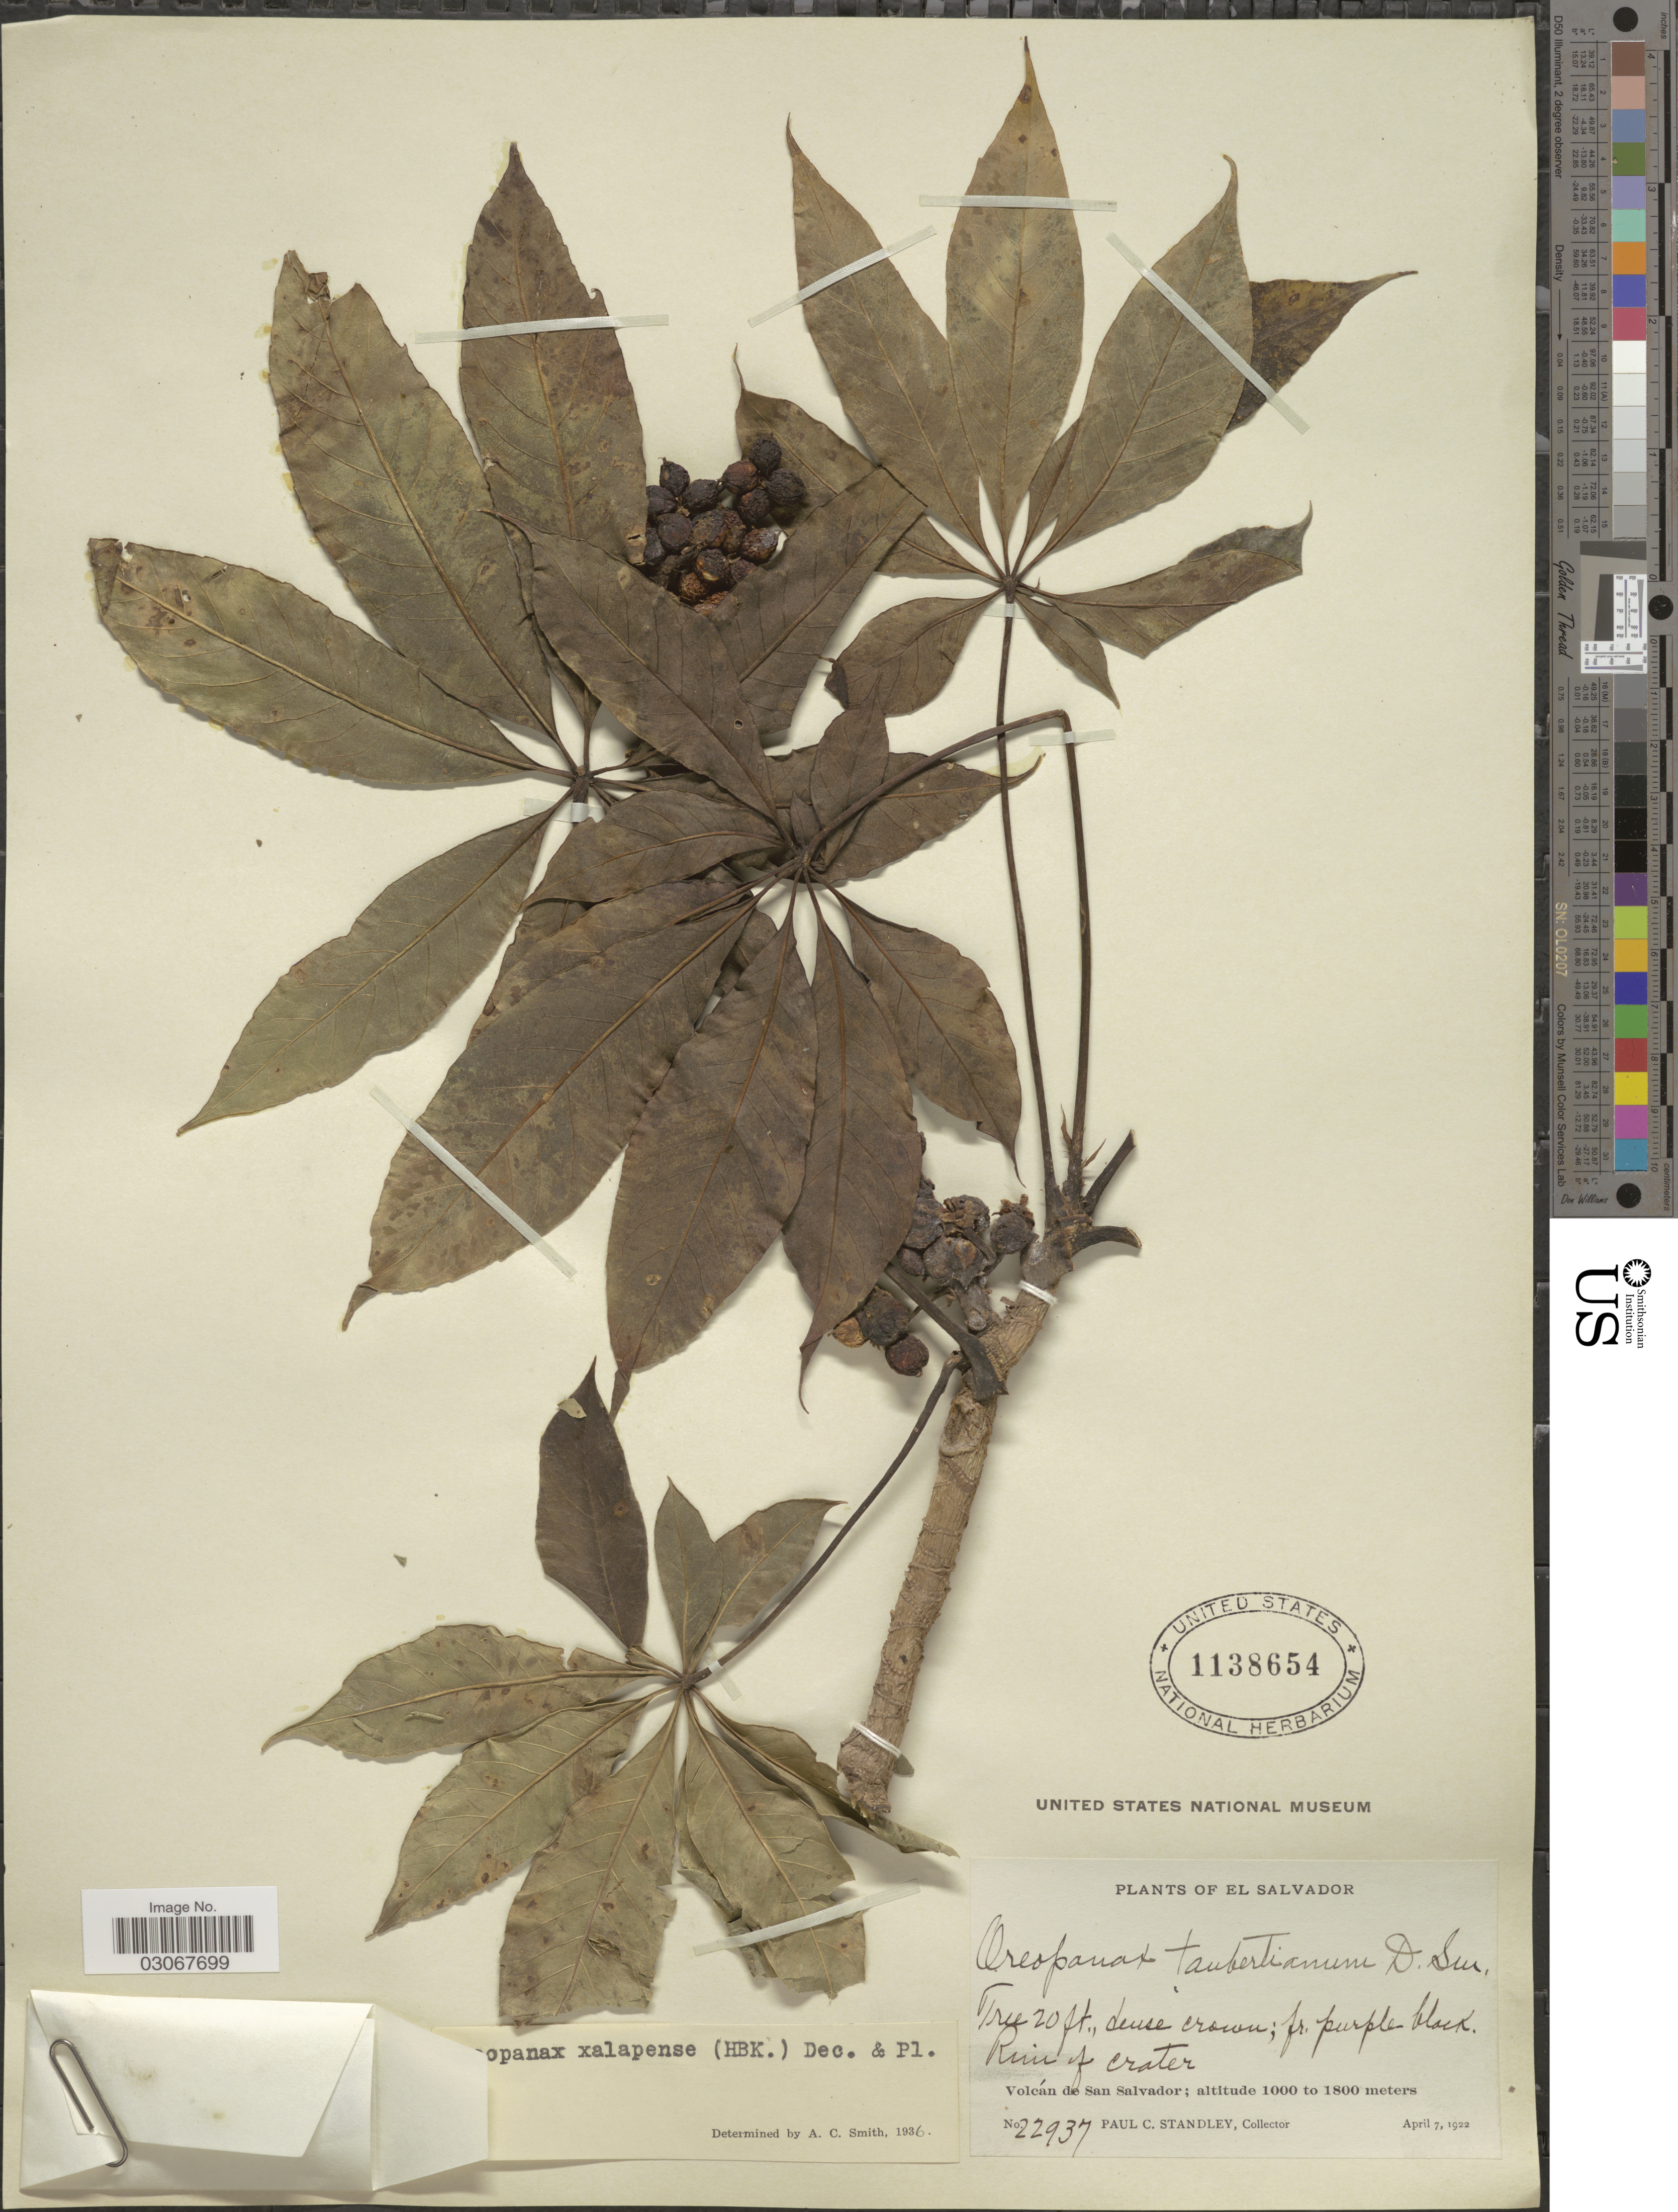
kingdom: Plantae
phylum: Tracheophyta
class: Magnoliopsida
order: Apiales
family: Araliaceae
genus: Oreopanax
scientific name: Oreopanax xalapensis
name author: (Kunth) Decne. & Planch.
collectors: P. C. Standley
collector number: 22937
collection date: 1922-04-07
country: El Salvador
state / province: San Salvador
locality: Rim of crater. Volcán de San Salvador.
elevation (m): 1000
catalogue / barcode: US 1138654